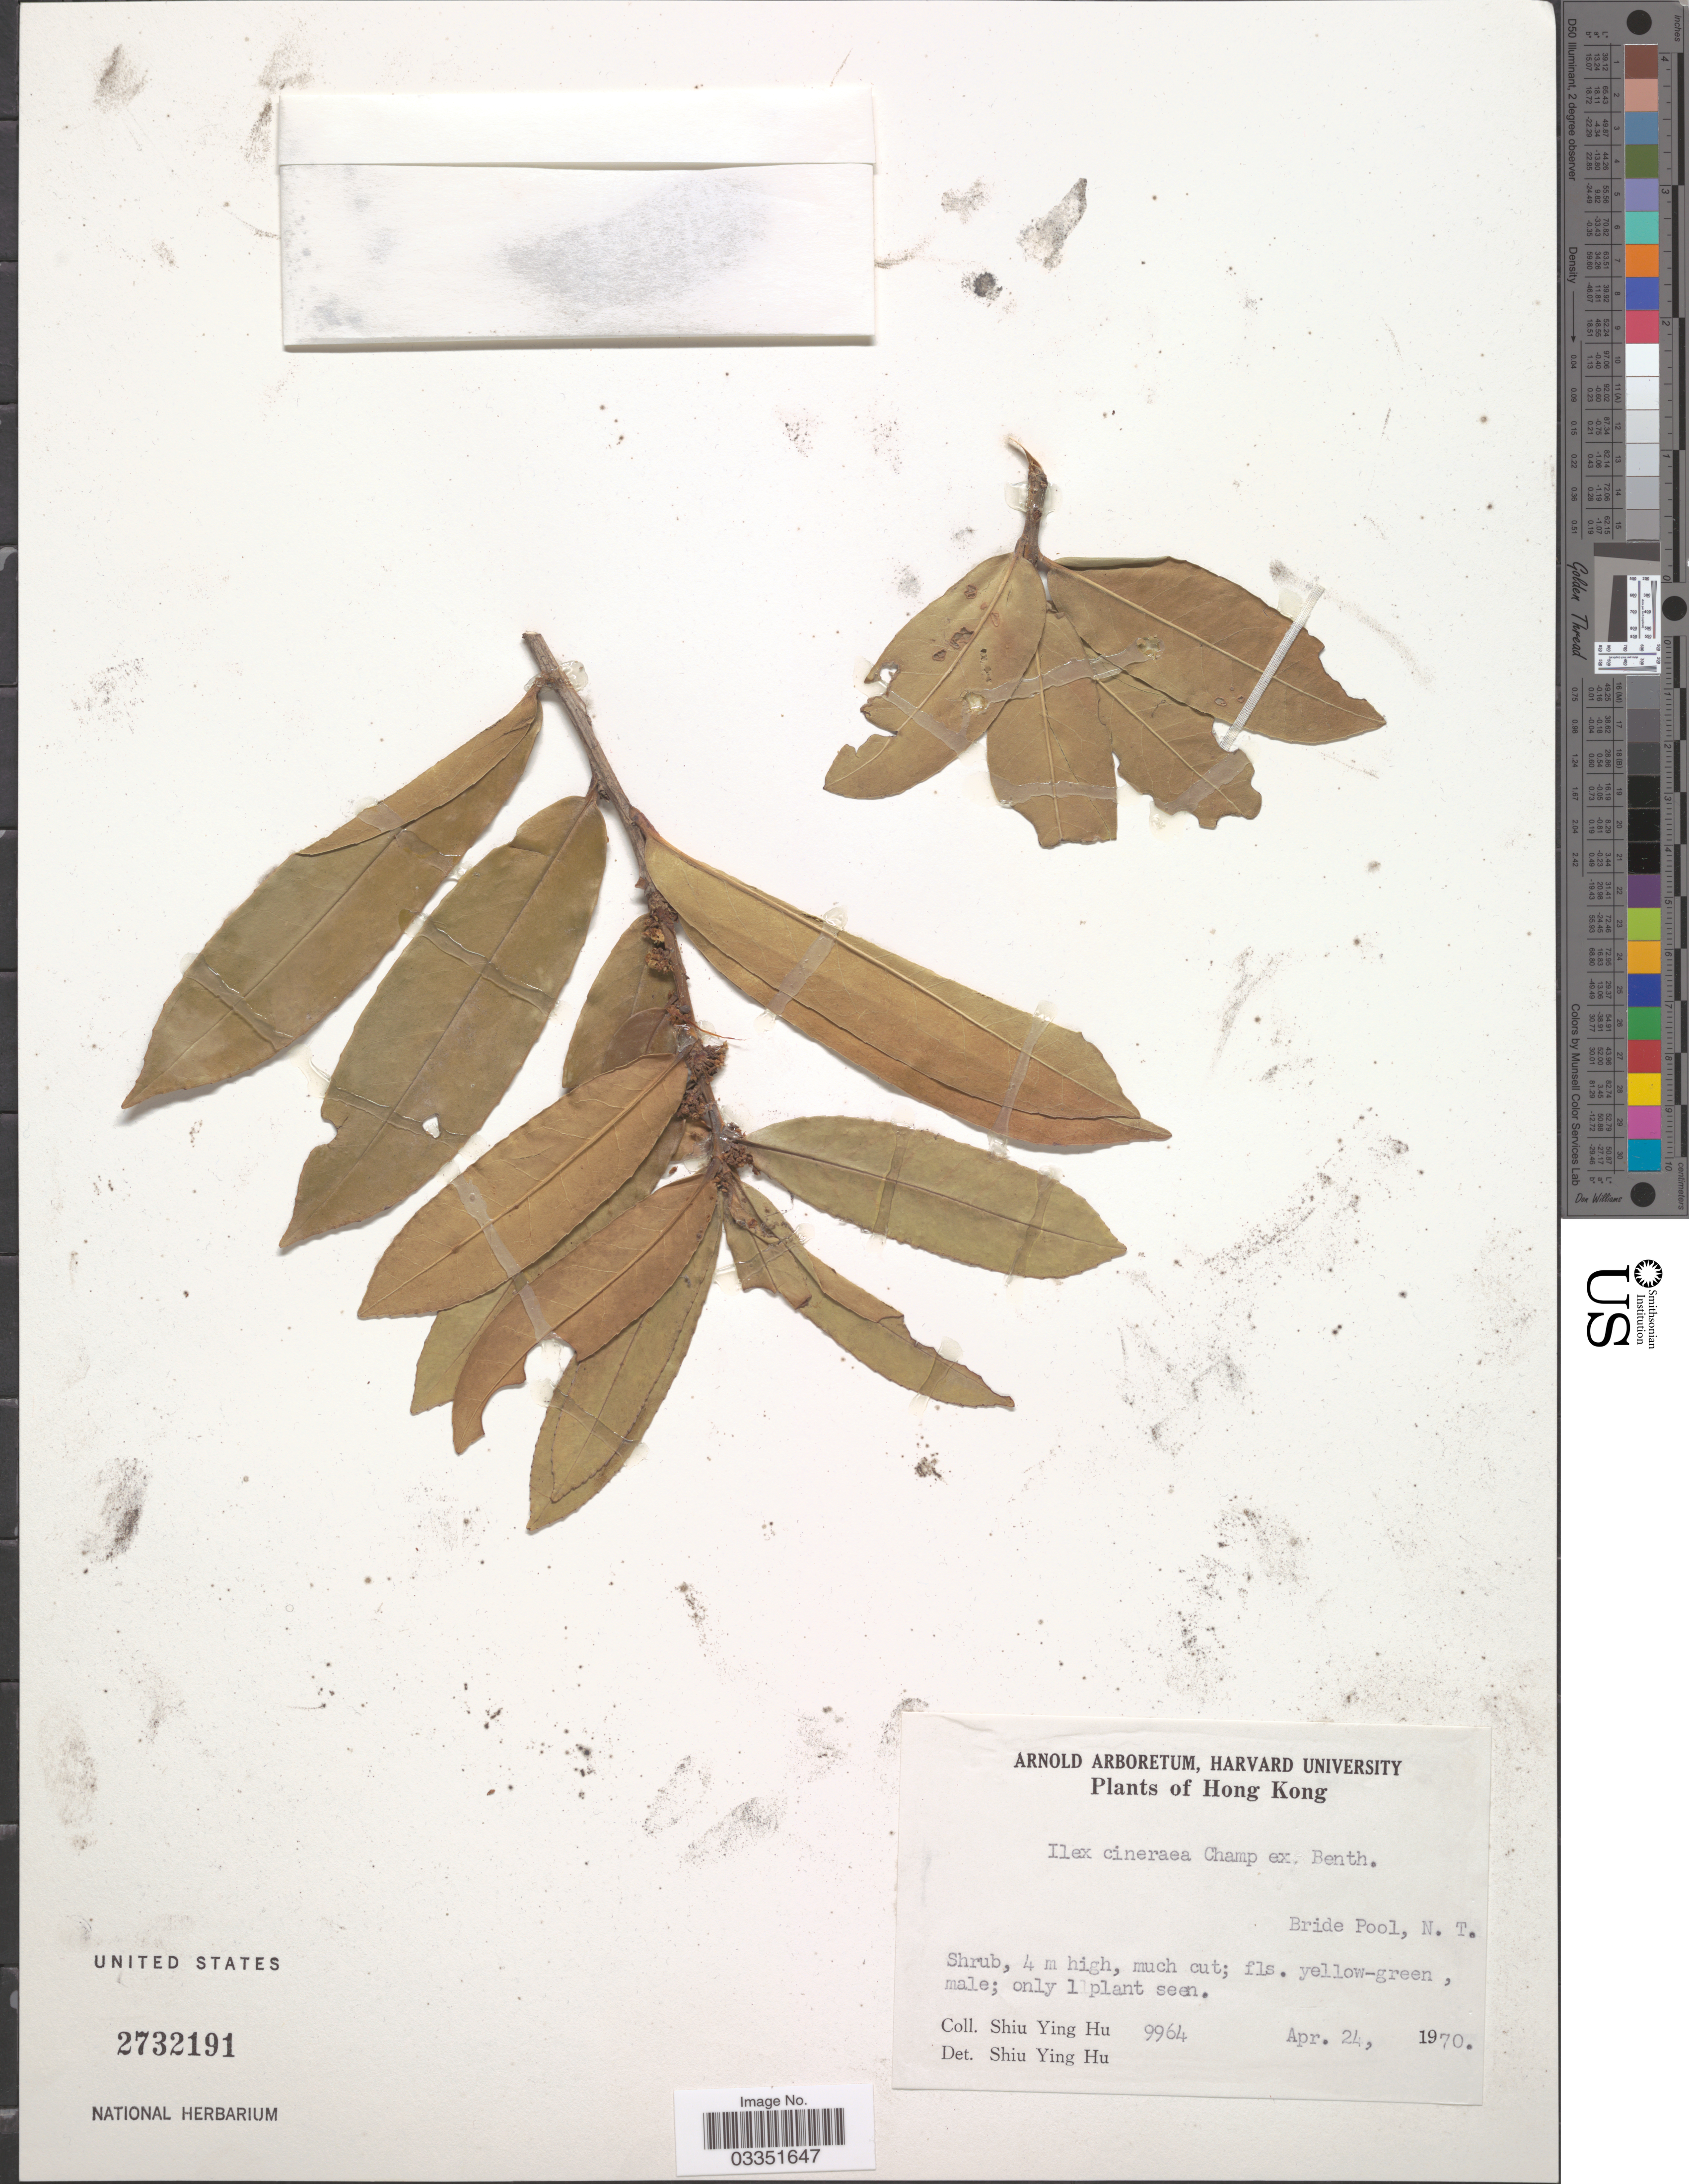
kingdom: Plantae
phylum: Tracheophyta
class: Magnoliopsida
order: Aquifoliales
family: Aquifoliaceae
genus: Ilex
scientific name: Ilex cinerea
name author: Champ. ex Benth.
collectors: S. Y. Hu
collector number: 9964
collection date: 1970-04-24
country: China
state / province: Hong Kong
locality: Bride Pool, N.T.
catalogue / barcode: US 2732191